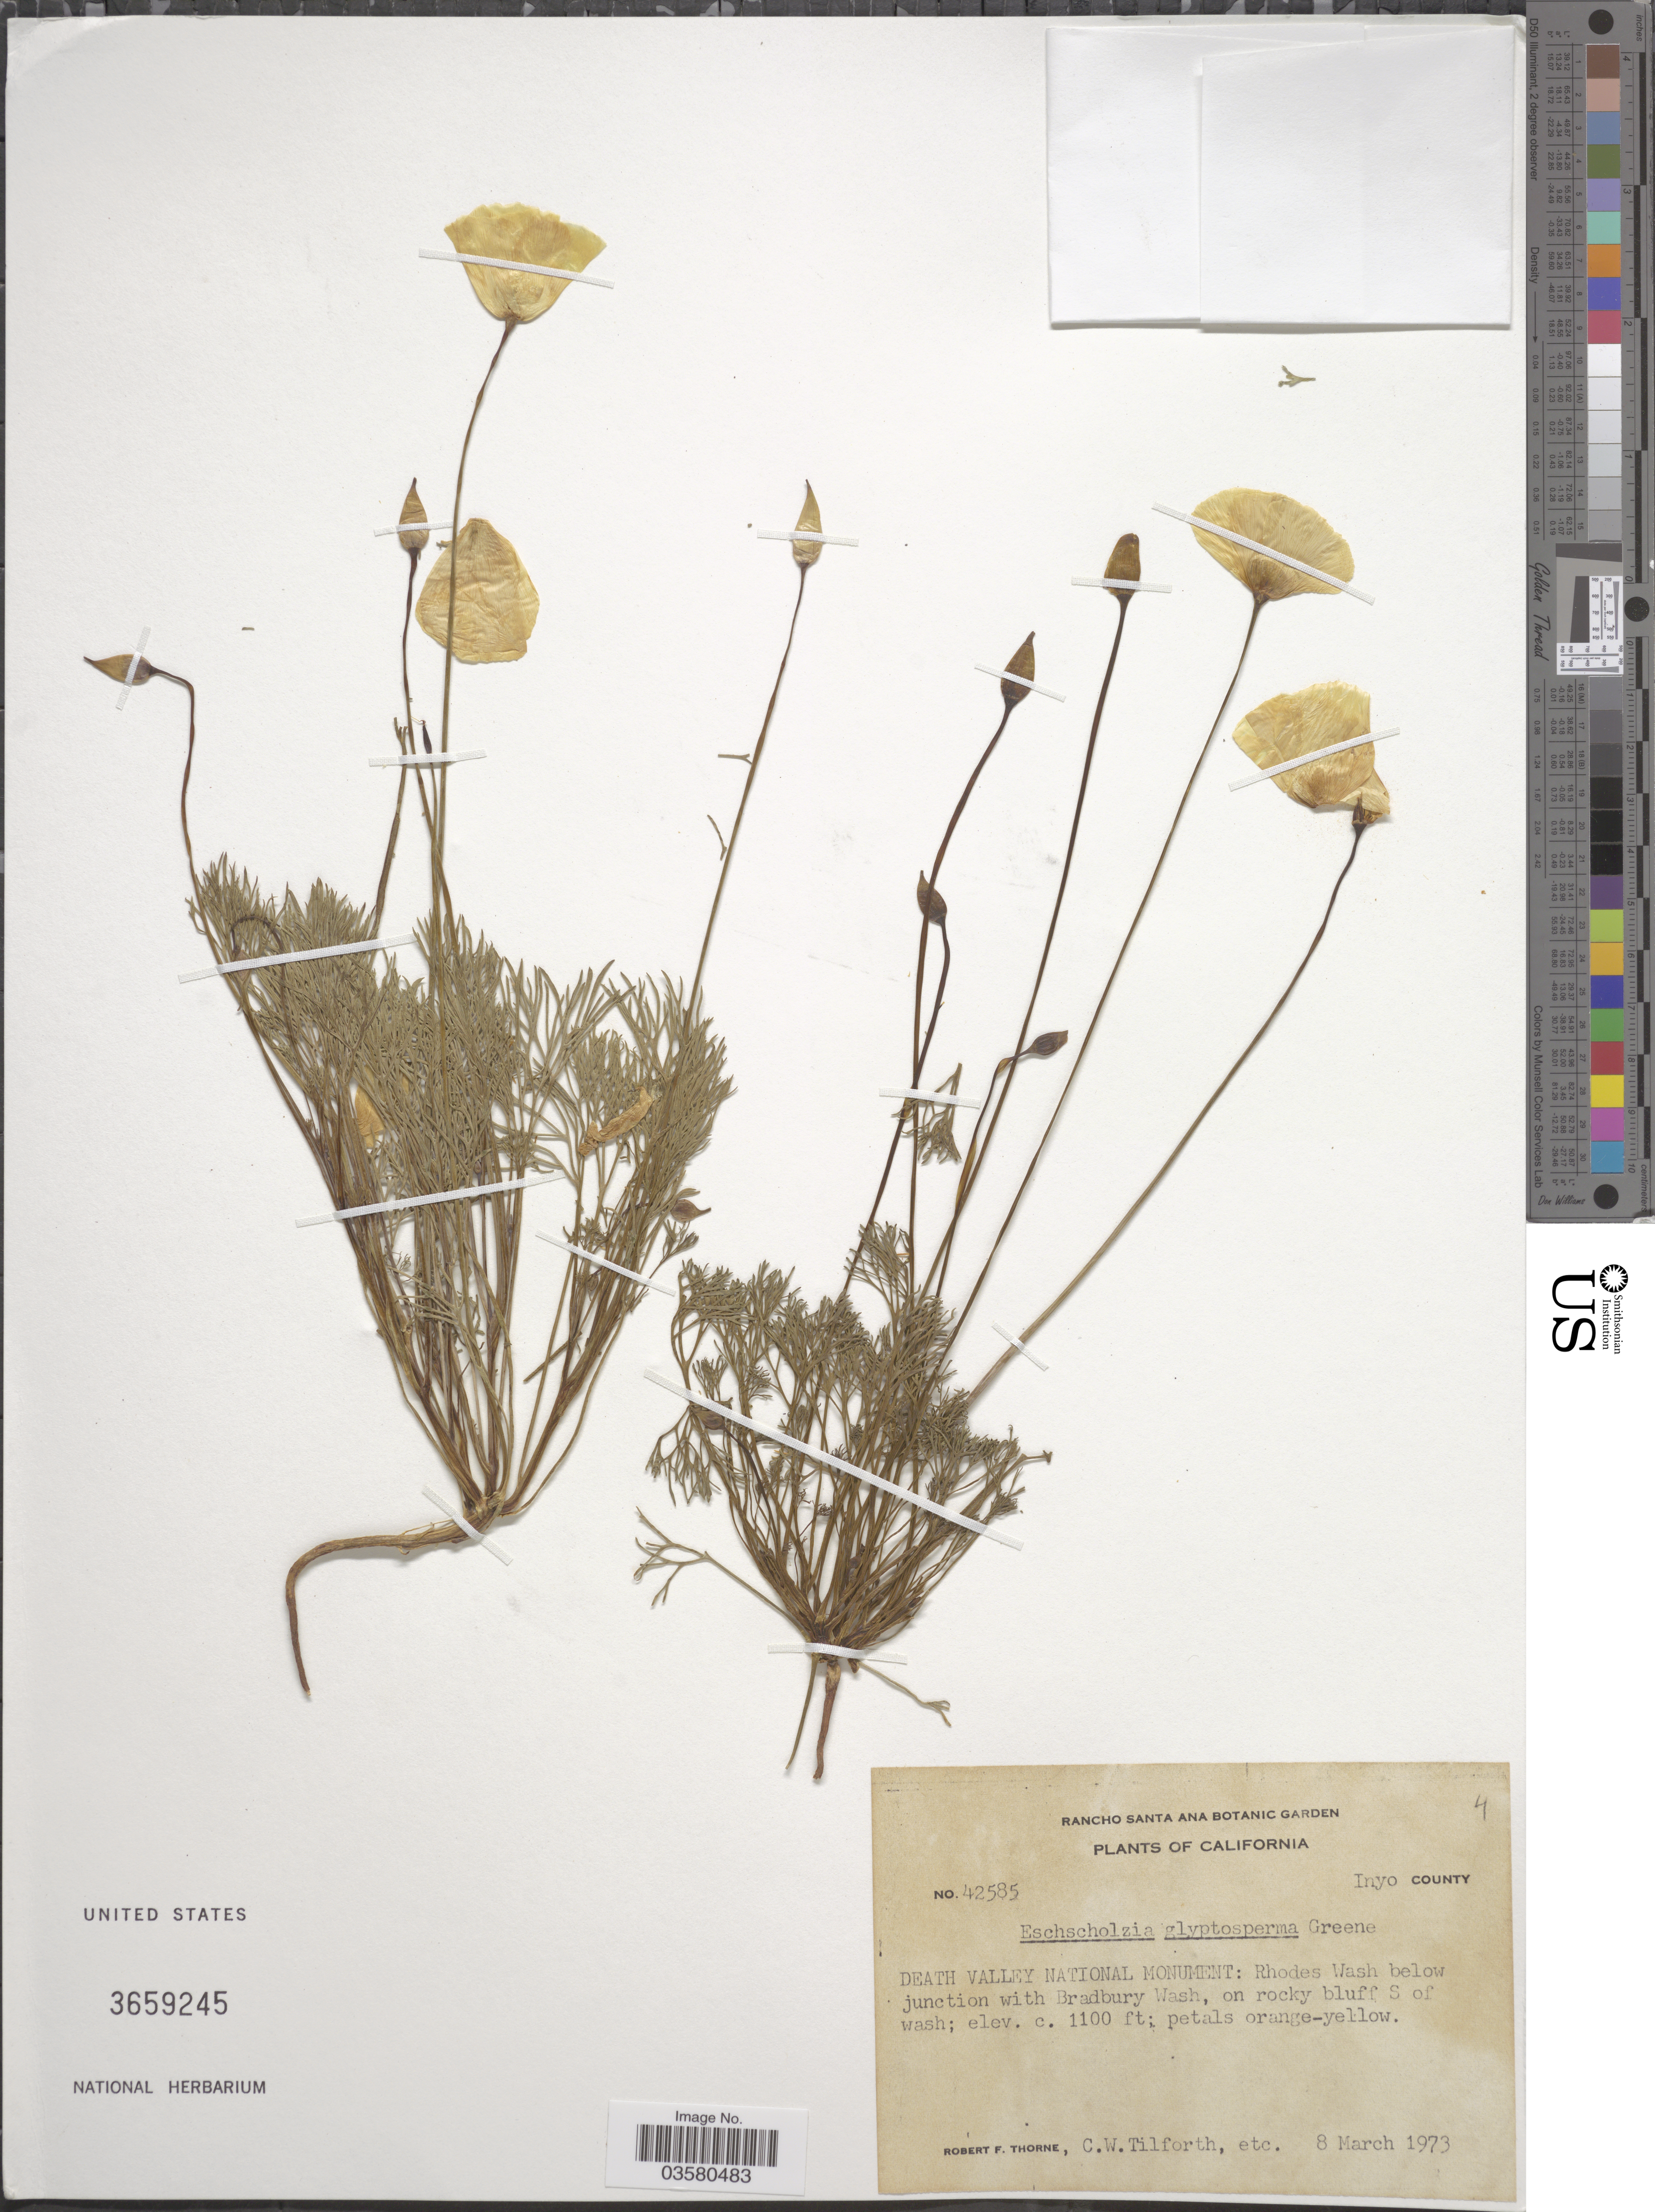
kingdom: Plantae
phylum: Tracheophyta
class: Magnoliopsida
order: Ranunculales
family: Papaveraceae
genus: Eschscholzia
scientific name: Eschscholzia glyptosperma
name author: Greene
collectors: R. F. Thorne & C. Tilforth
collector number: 42585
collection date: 1973-03-08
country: United States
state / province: California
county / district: Inyo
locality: Inyo county. Death Valley National Monument: Rhodes Wash below junction with Bradbury Wash, on rocky bluff S of wash.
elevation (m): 335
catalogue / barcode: US 3659245